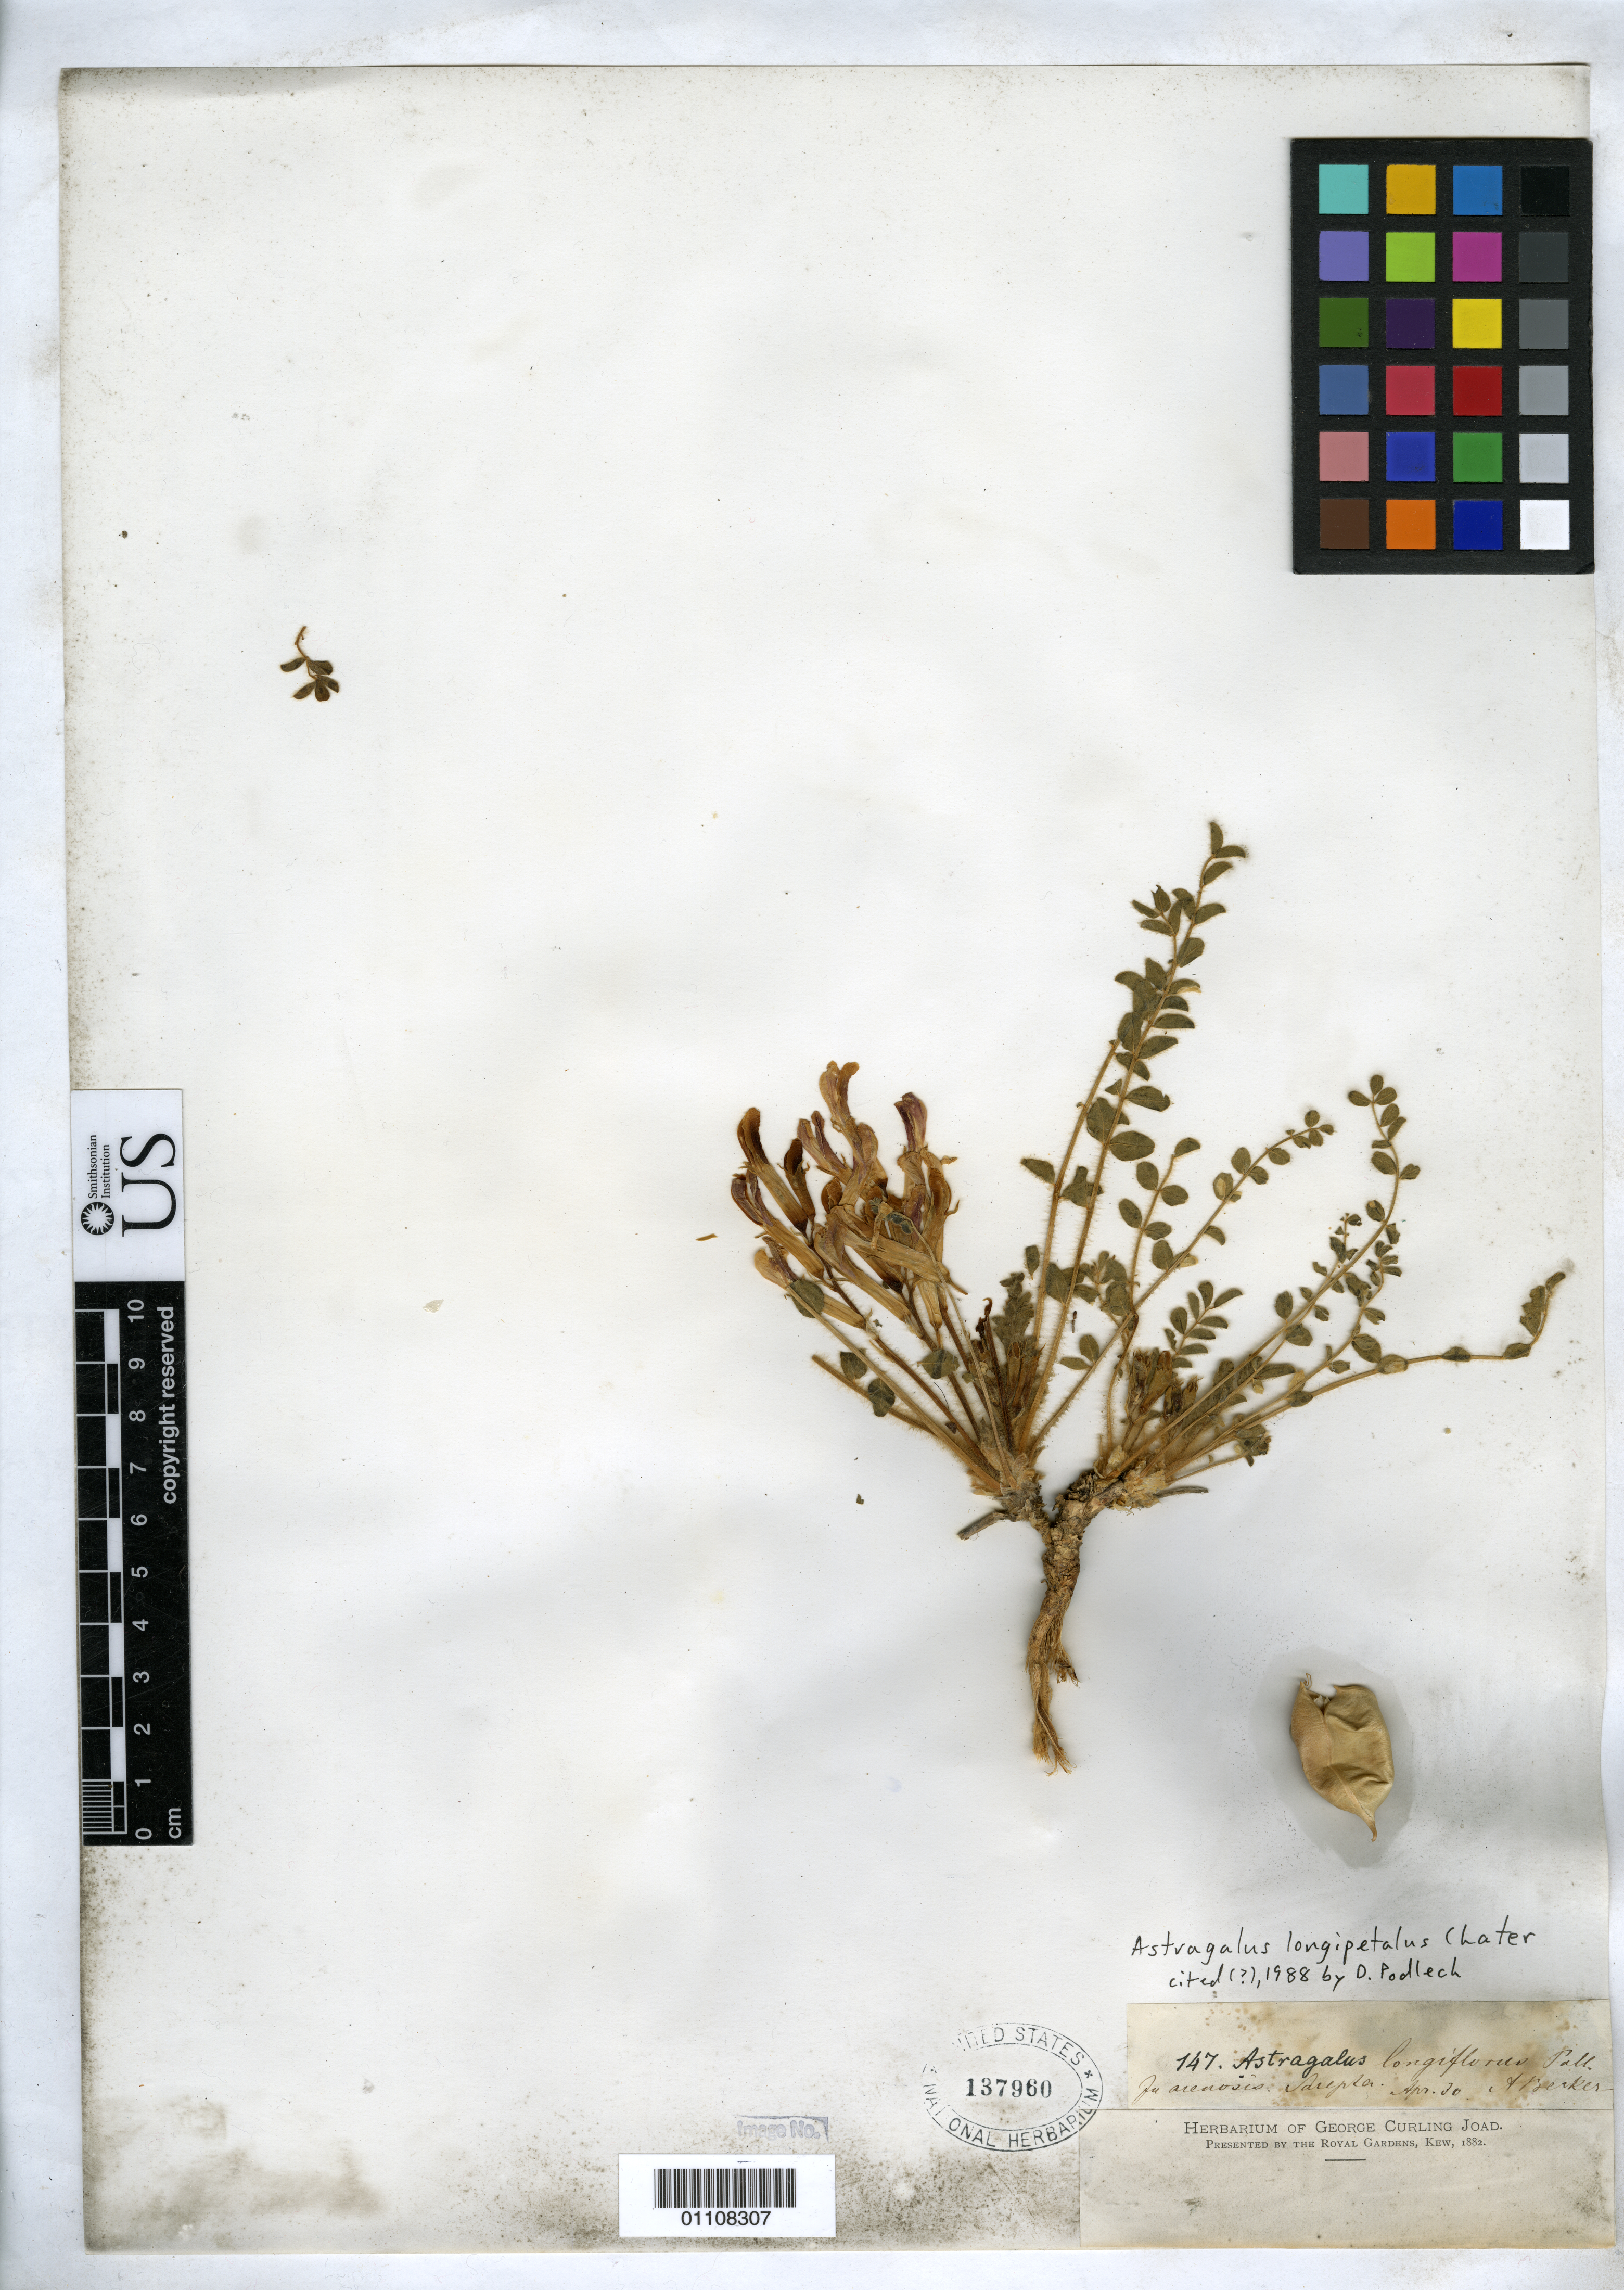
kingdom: Plantae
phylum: Tracheophyta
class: Magnoliopsida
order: Fabales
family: Fabaceae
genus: Astragalus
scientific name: Astragalus longipetalus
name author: Chater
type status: Possible Type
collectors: A. Becker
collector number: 147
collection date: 1895-04-30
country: Russian Federation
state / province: Saratov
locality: Sarepta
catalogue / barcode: US 137960